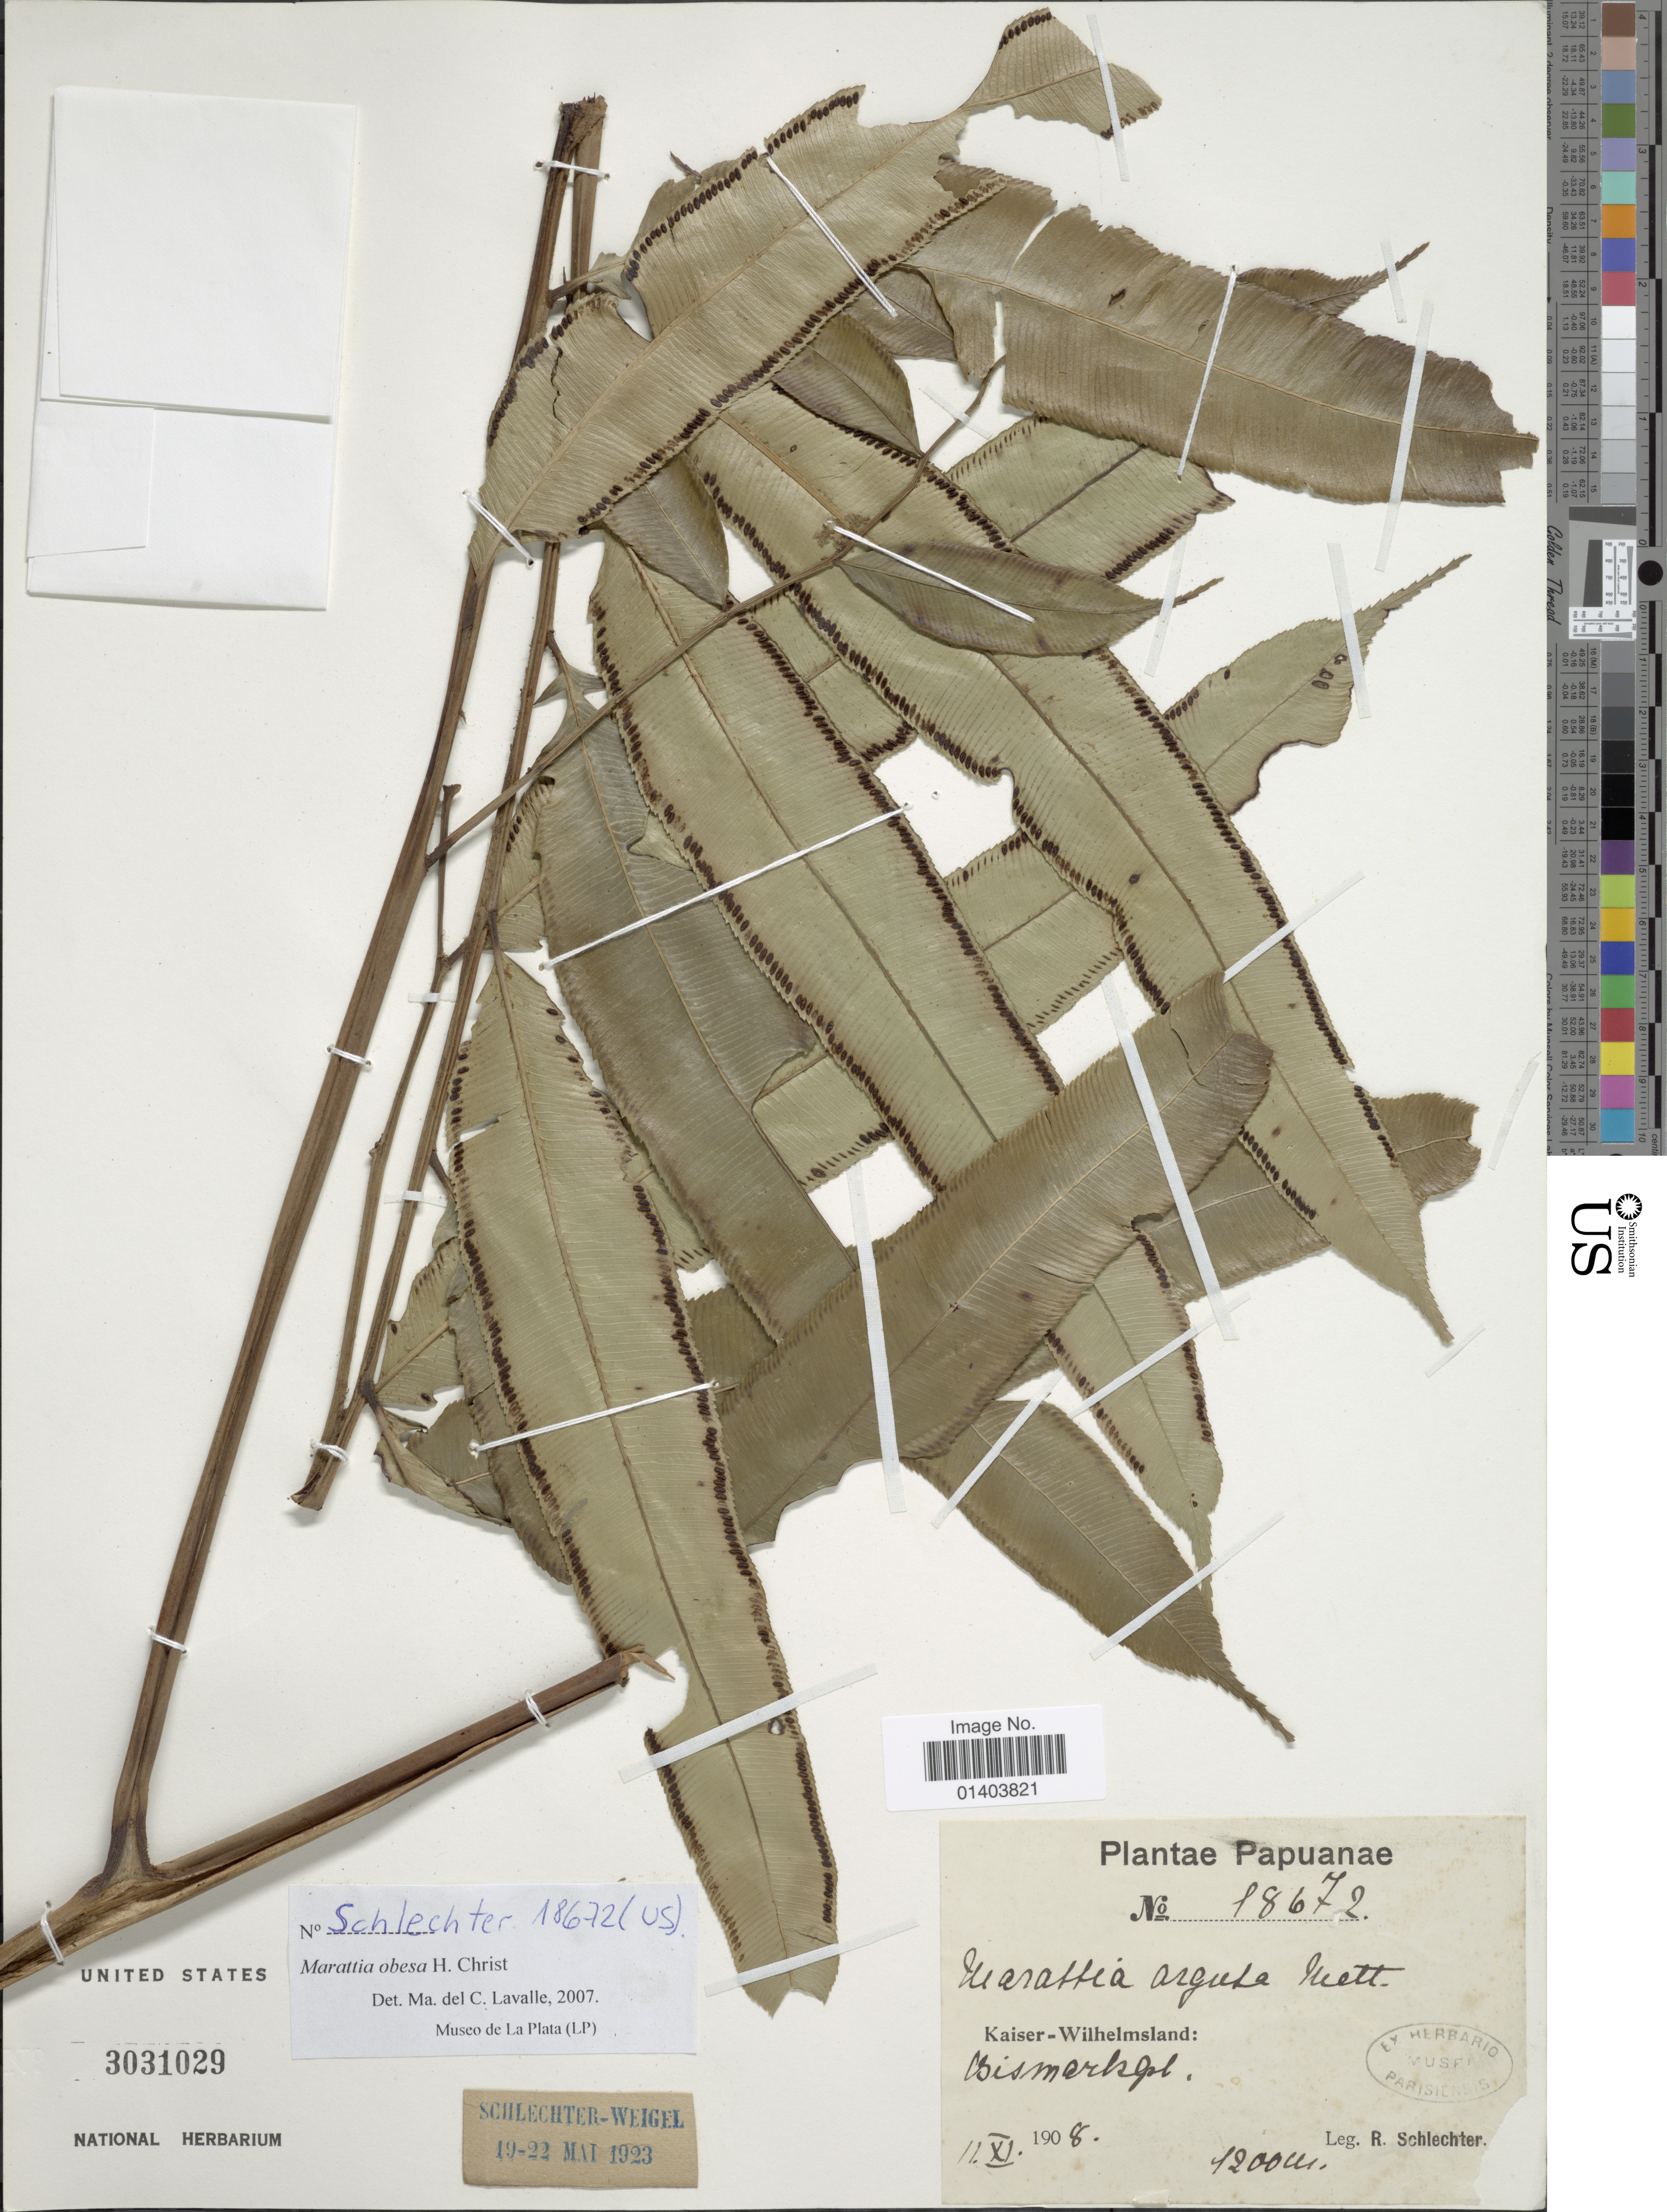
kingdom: Plantae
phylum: Tracheophyta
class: Polypodiopsida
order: Marattiales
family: Marattiaceae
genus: Ptisana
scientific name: Ptisana obesa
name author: (Christ) Murdock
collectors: F. R. R. Schlechter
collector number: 18672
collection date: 1908-11-11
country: Papua New Guinea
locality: Kaiser-Wilhelmsland: Bismarkopl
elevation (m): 1200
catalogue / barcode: US 3031029